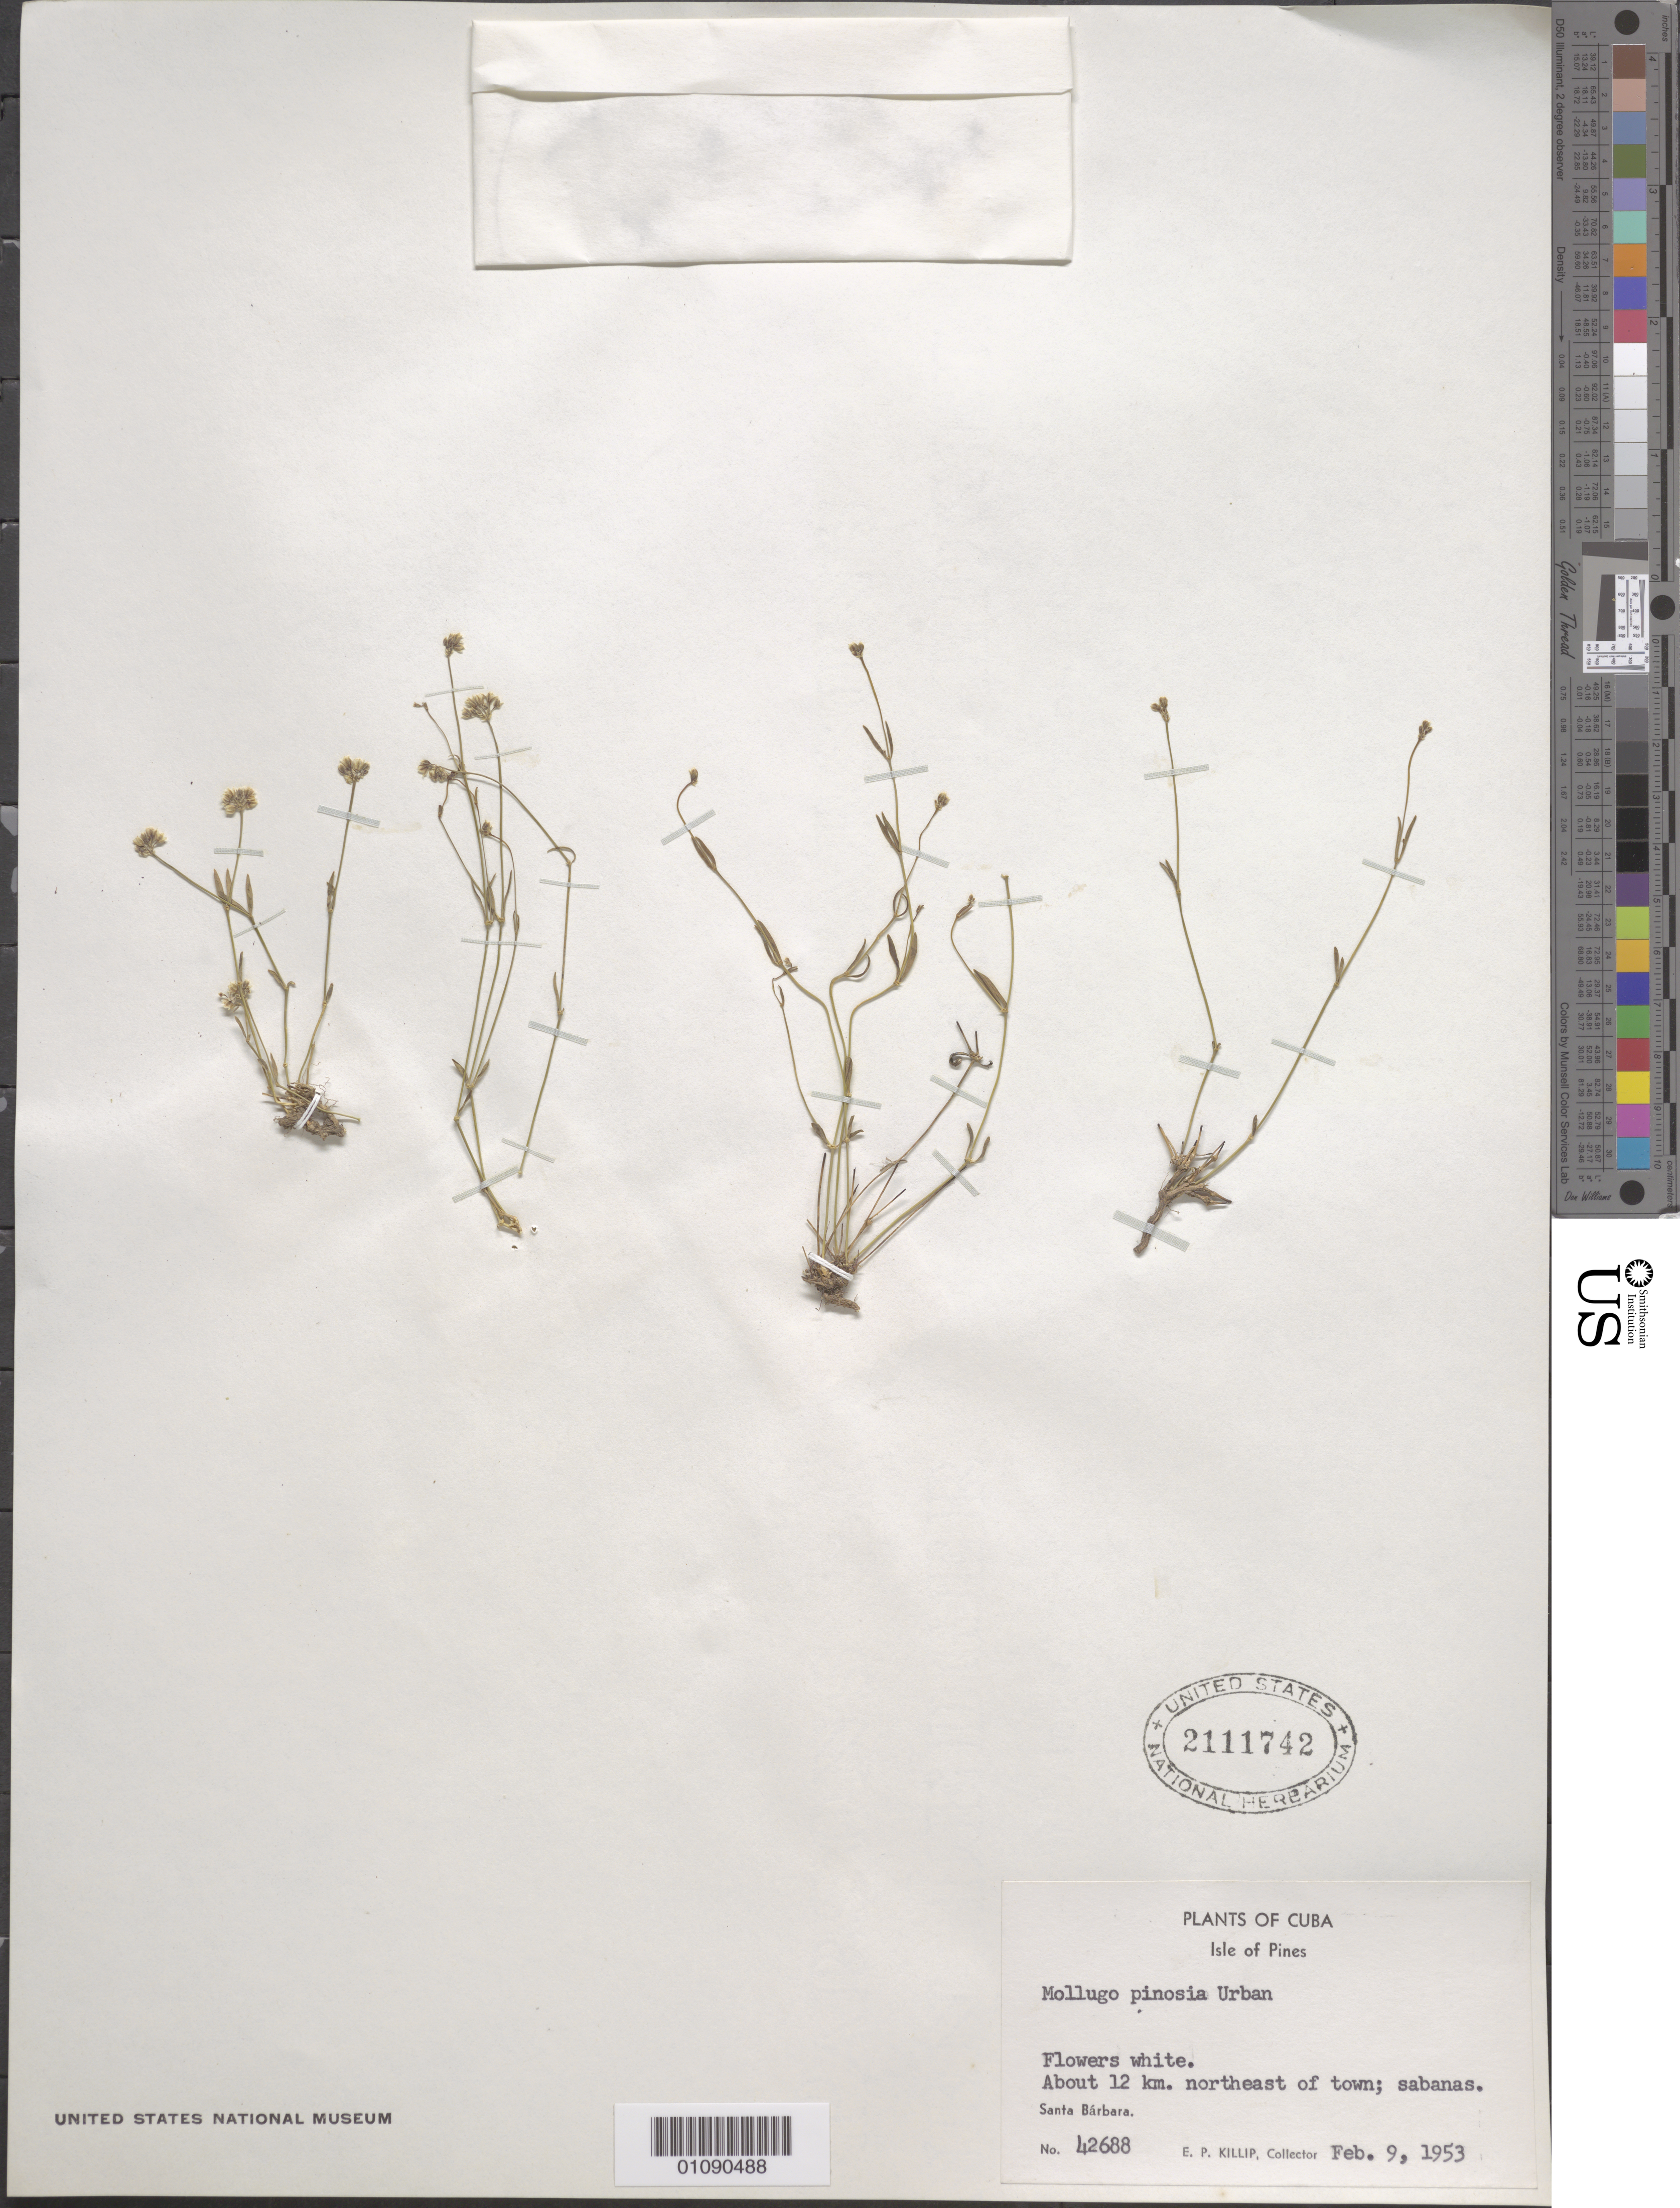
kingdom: Plantae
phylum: Tracheophyta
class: Magnoliopsida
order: Caryophyllales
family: Molluginaceae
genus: Mollugo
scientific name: Mollugo pinosia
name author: Urb.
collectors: E. P. Killip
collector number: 42688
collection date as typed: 09 Feb 1953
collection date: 1953-02-09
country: Cuba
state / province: Isla de La Juventud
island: Isla de la Juventud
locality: Isle of Pines About 12 km NE of town, Santa Barbara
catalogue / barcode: US 2111742